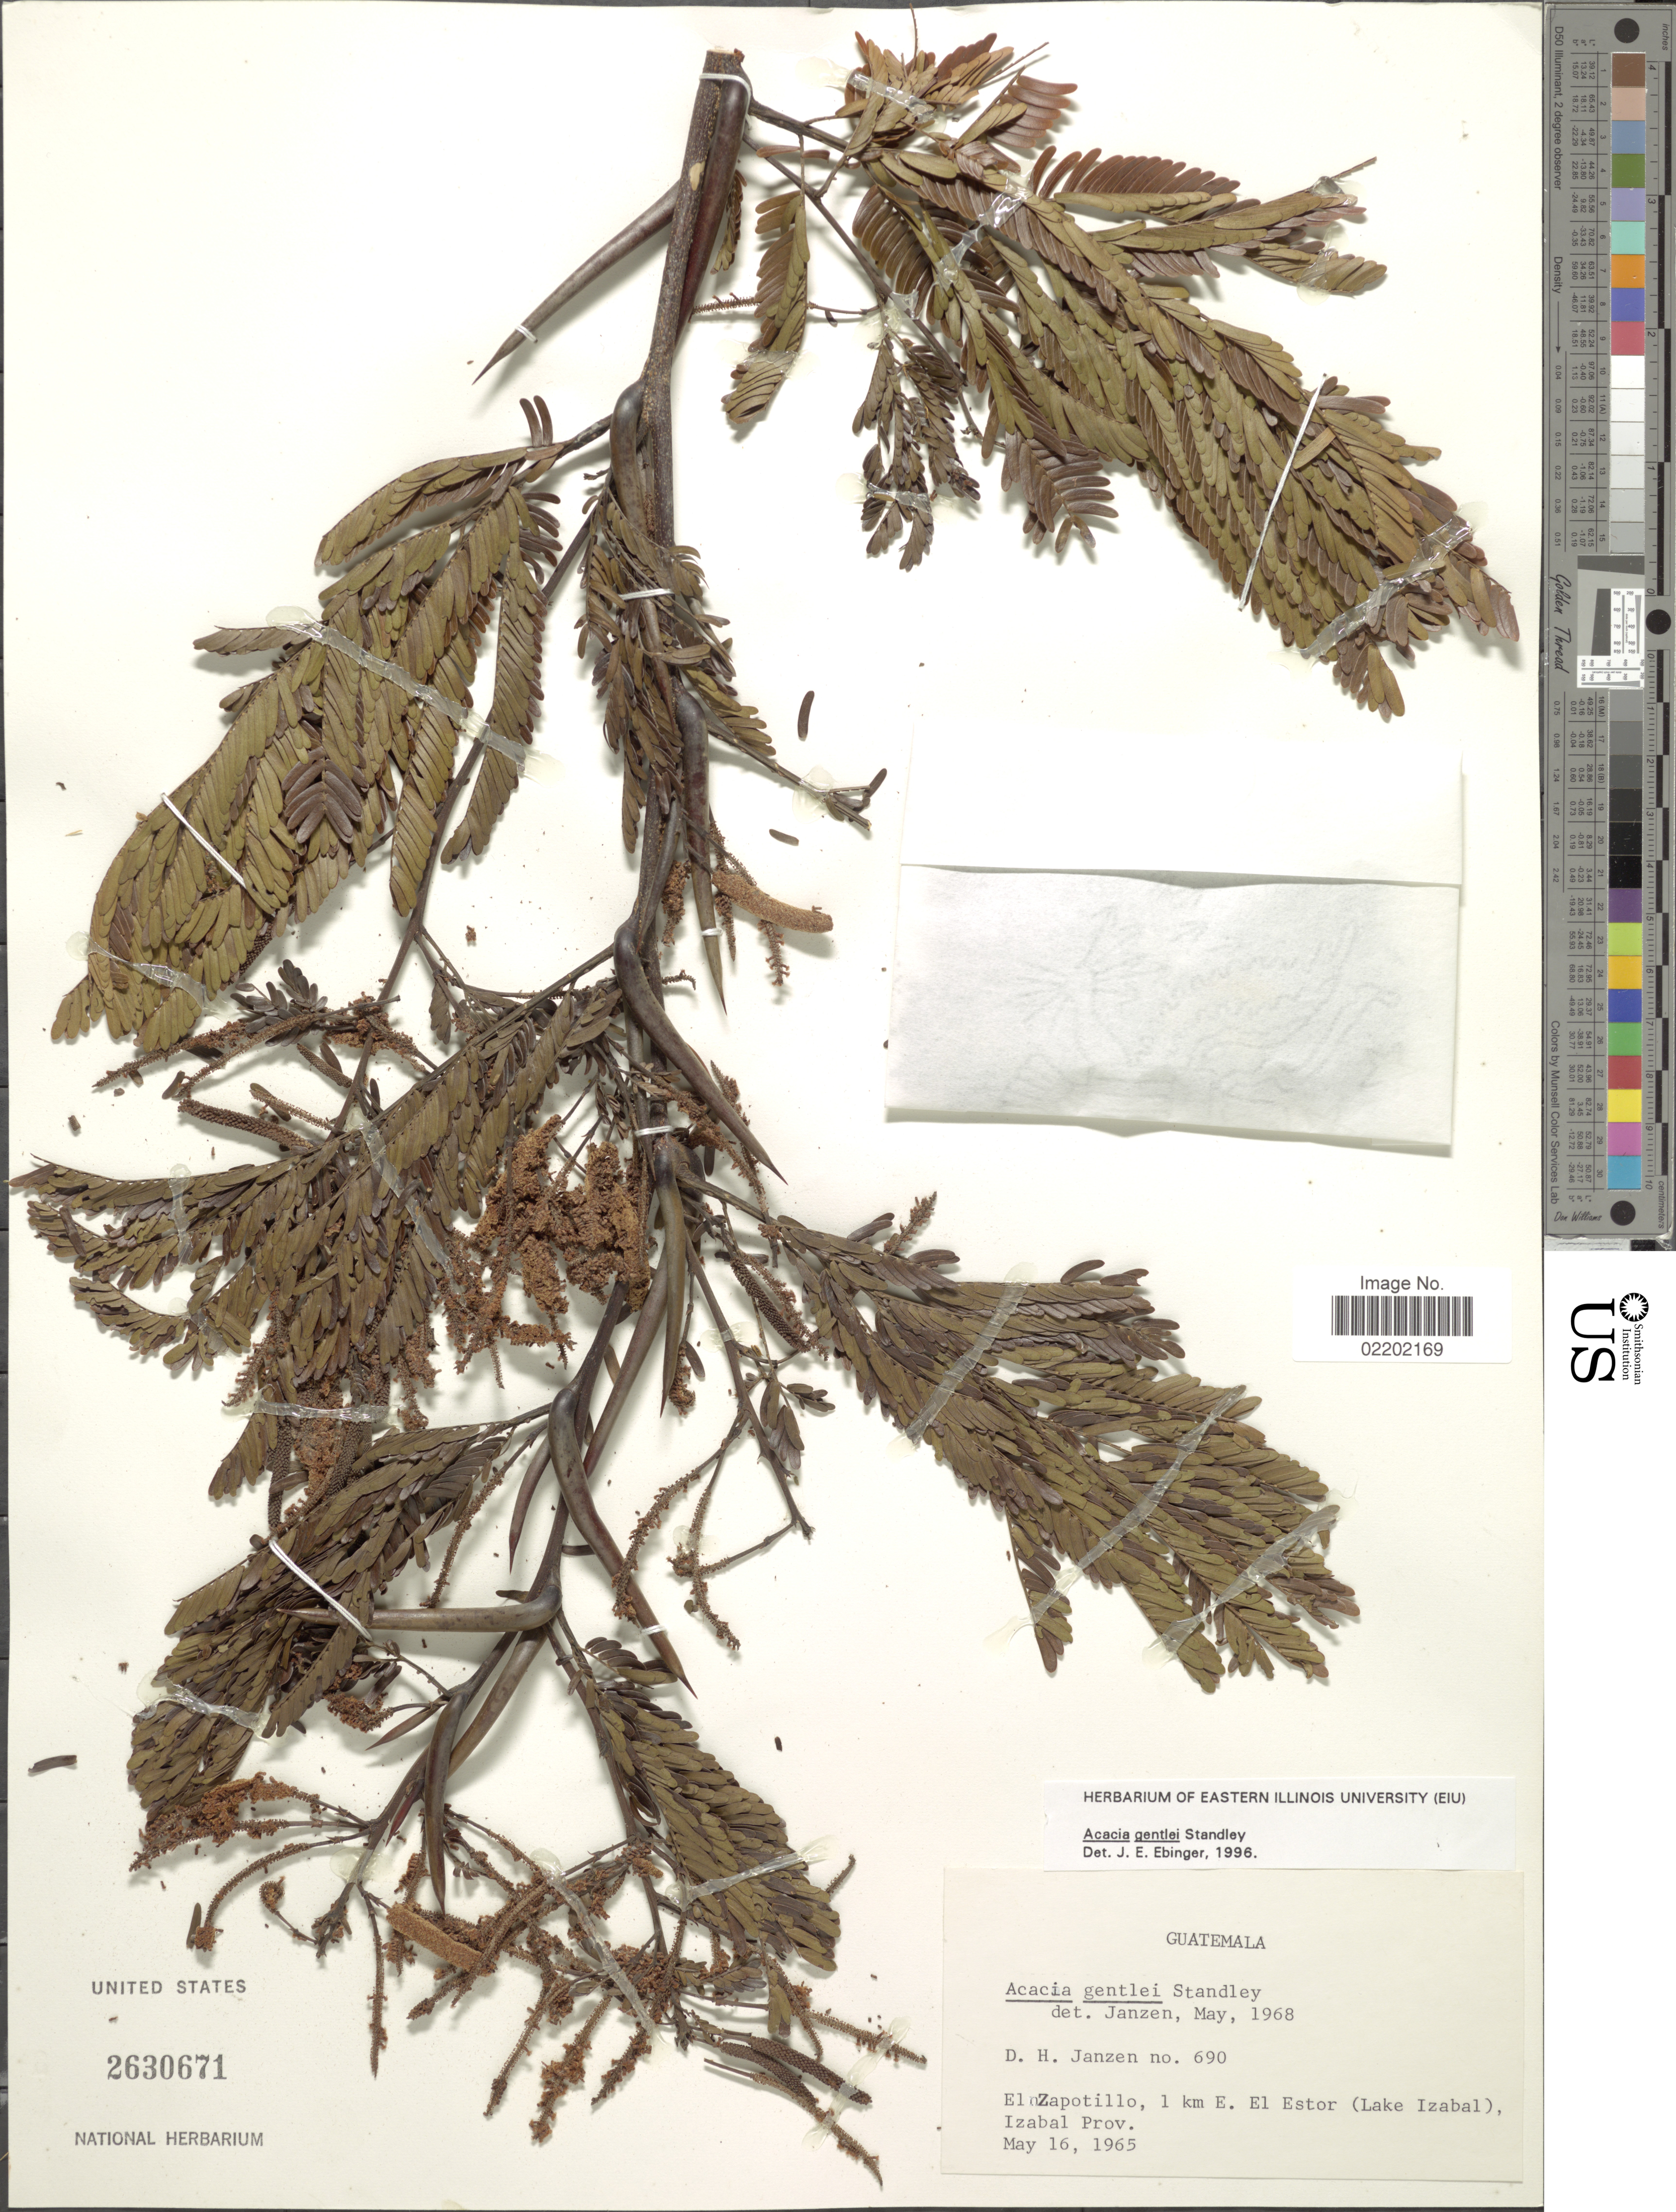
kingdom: Plantae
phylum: Tracheophyta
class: Magnoliopsida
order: Fabales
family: Fabaceae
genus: Vachellia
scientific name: Vachellia gentlei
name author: (Standl.) Seigler & Ebinger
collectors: D. Janzen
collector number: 690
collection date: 1965-05-16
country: Guatemala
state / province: Izabal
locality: El Zapotillo, 1 km E. El Estor (Lake Izabal)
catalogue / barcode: US 2630671